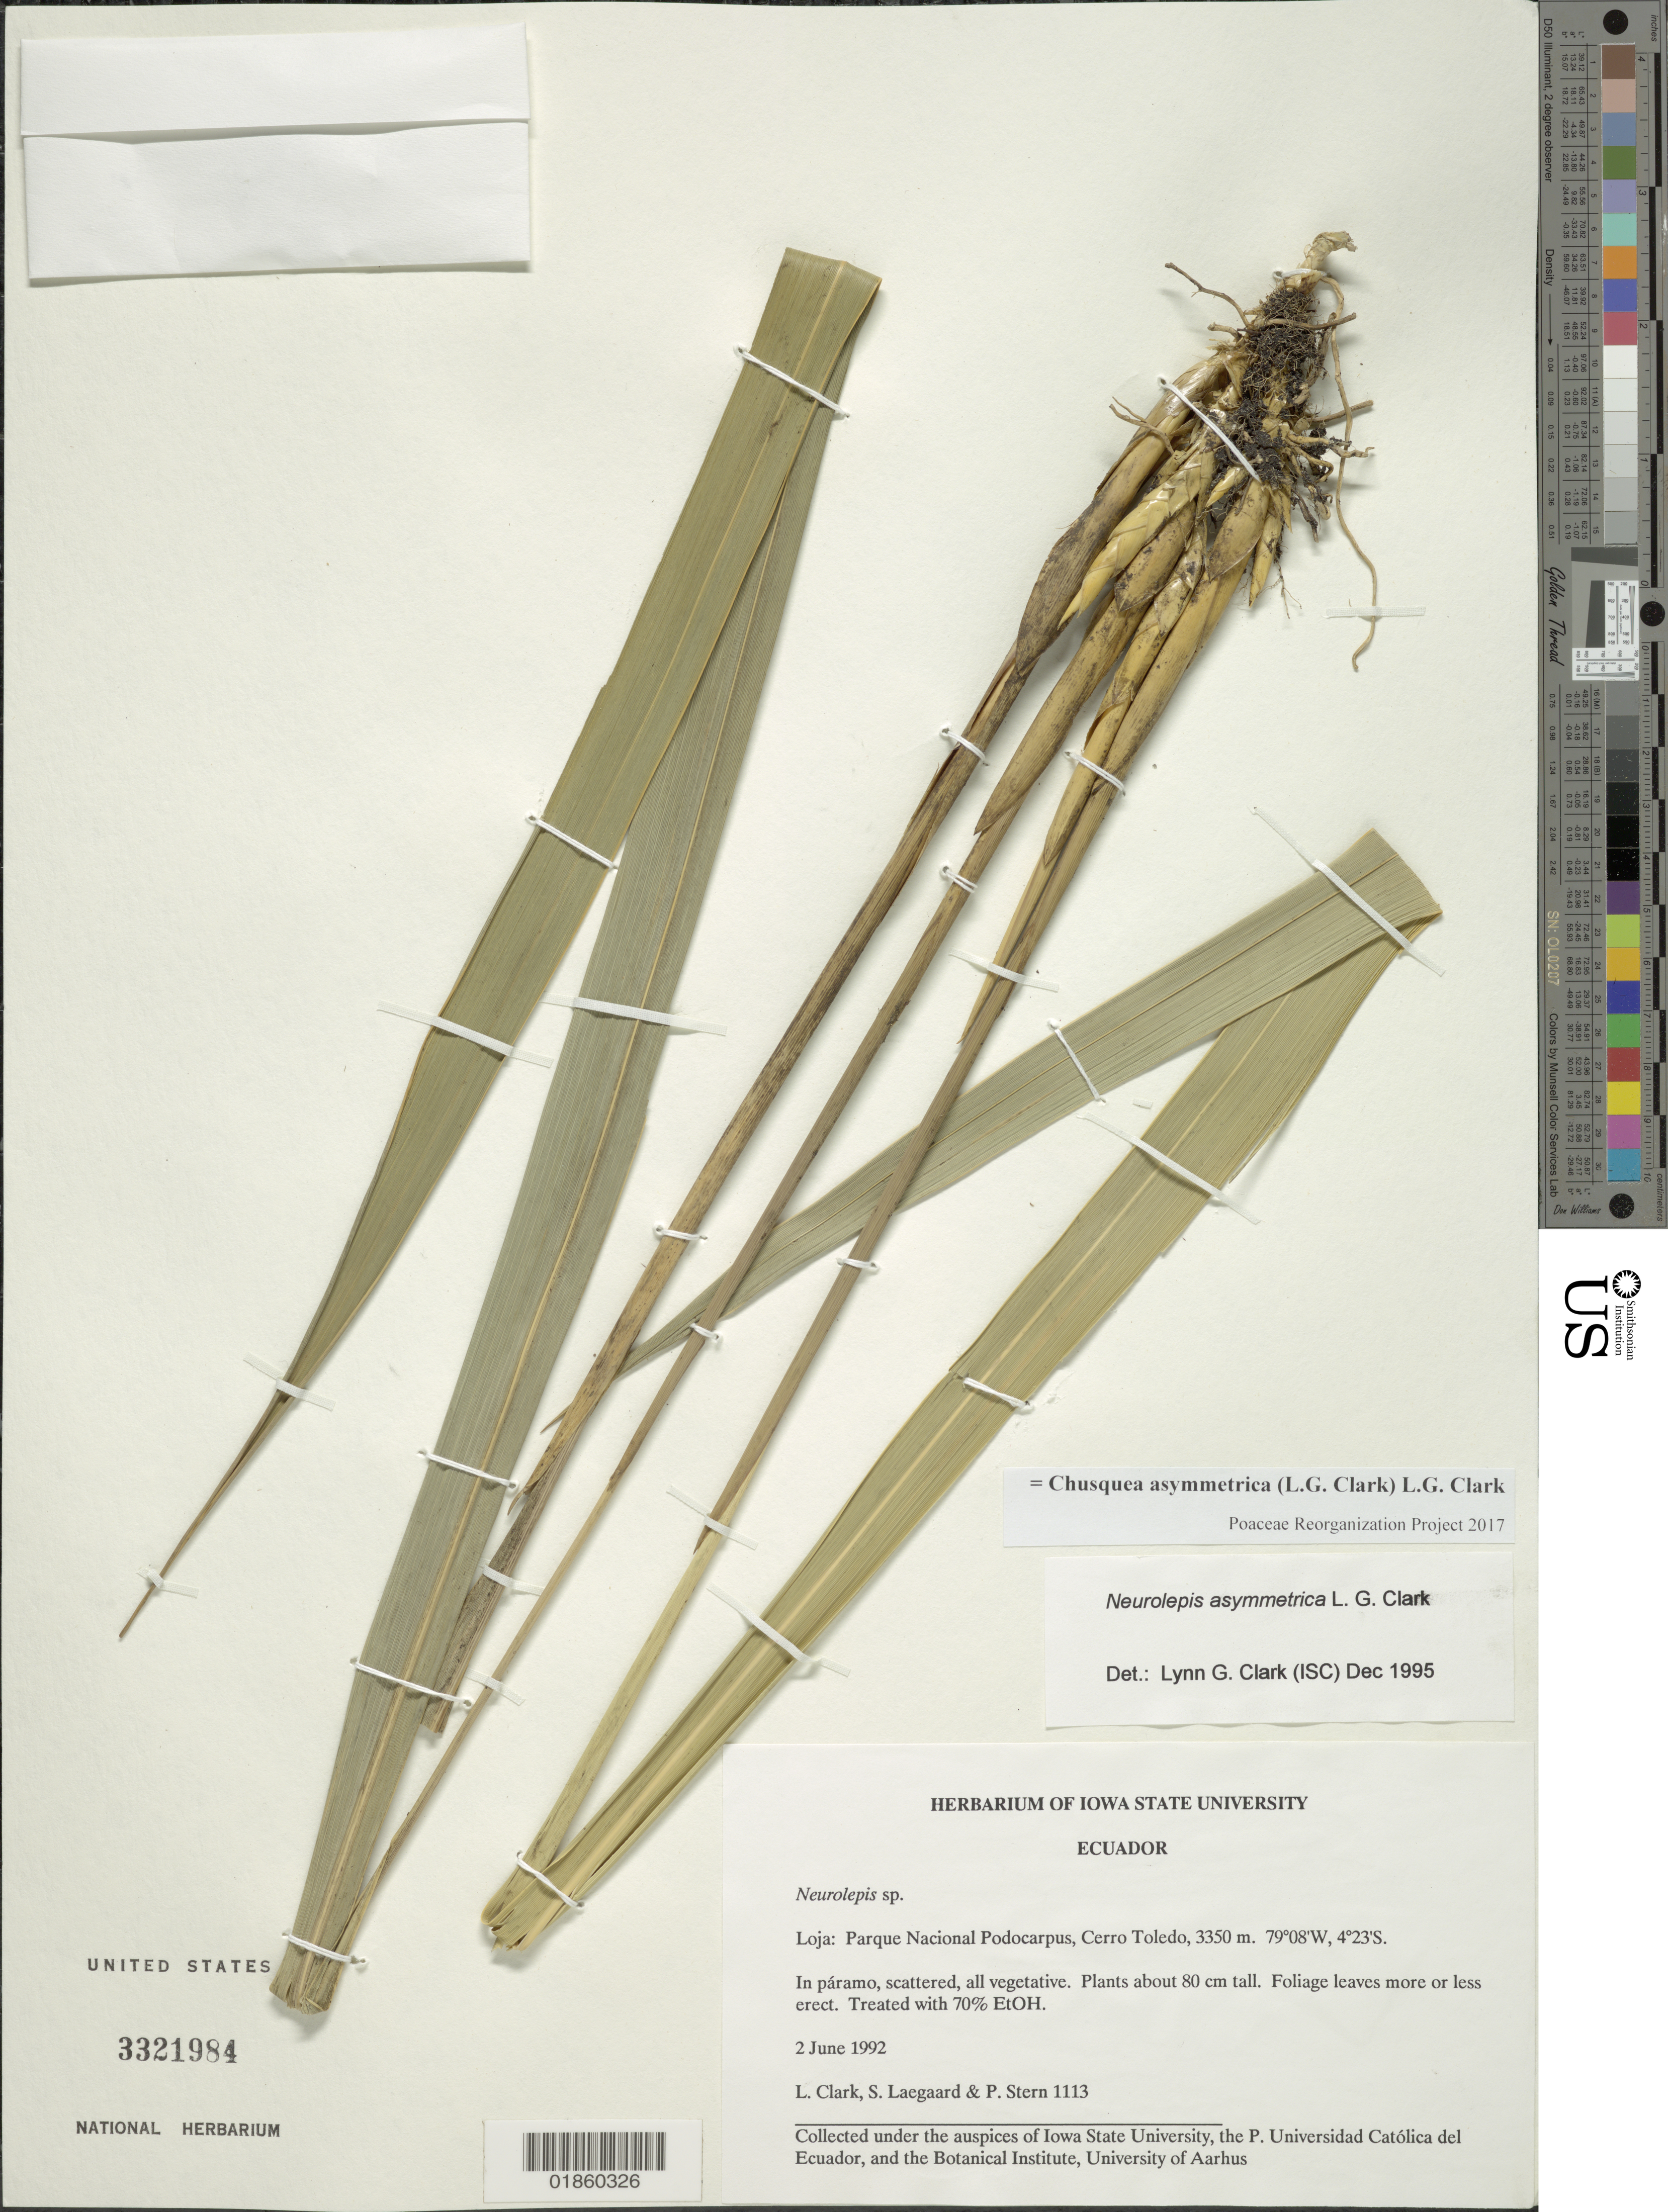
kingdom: Plantae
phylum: Tracheophyta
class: Liliopsida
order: Poales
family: Poaceae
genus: Chusquea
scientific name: Chusquea asymmetrica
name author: (L.G. Clark) L.G. Clark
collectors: L. G. Clark, S. Lægaard & P. Stern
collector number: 1113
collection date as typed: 02 Jun 1992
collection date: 1992-06-02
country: Ecuador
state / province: Loja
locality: Parque Nacional Podocarpus, Cerro Toledo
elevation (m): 3350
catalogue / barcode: US 3321984